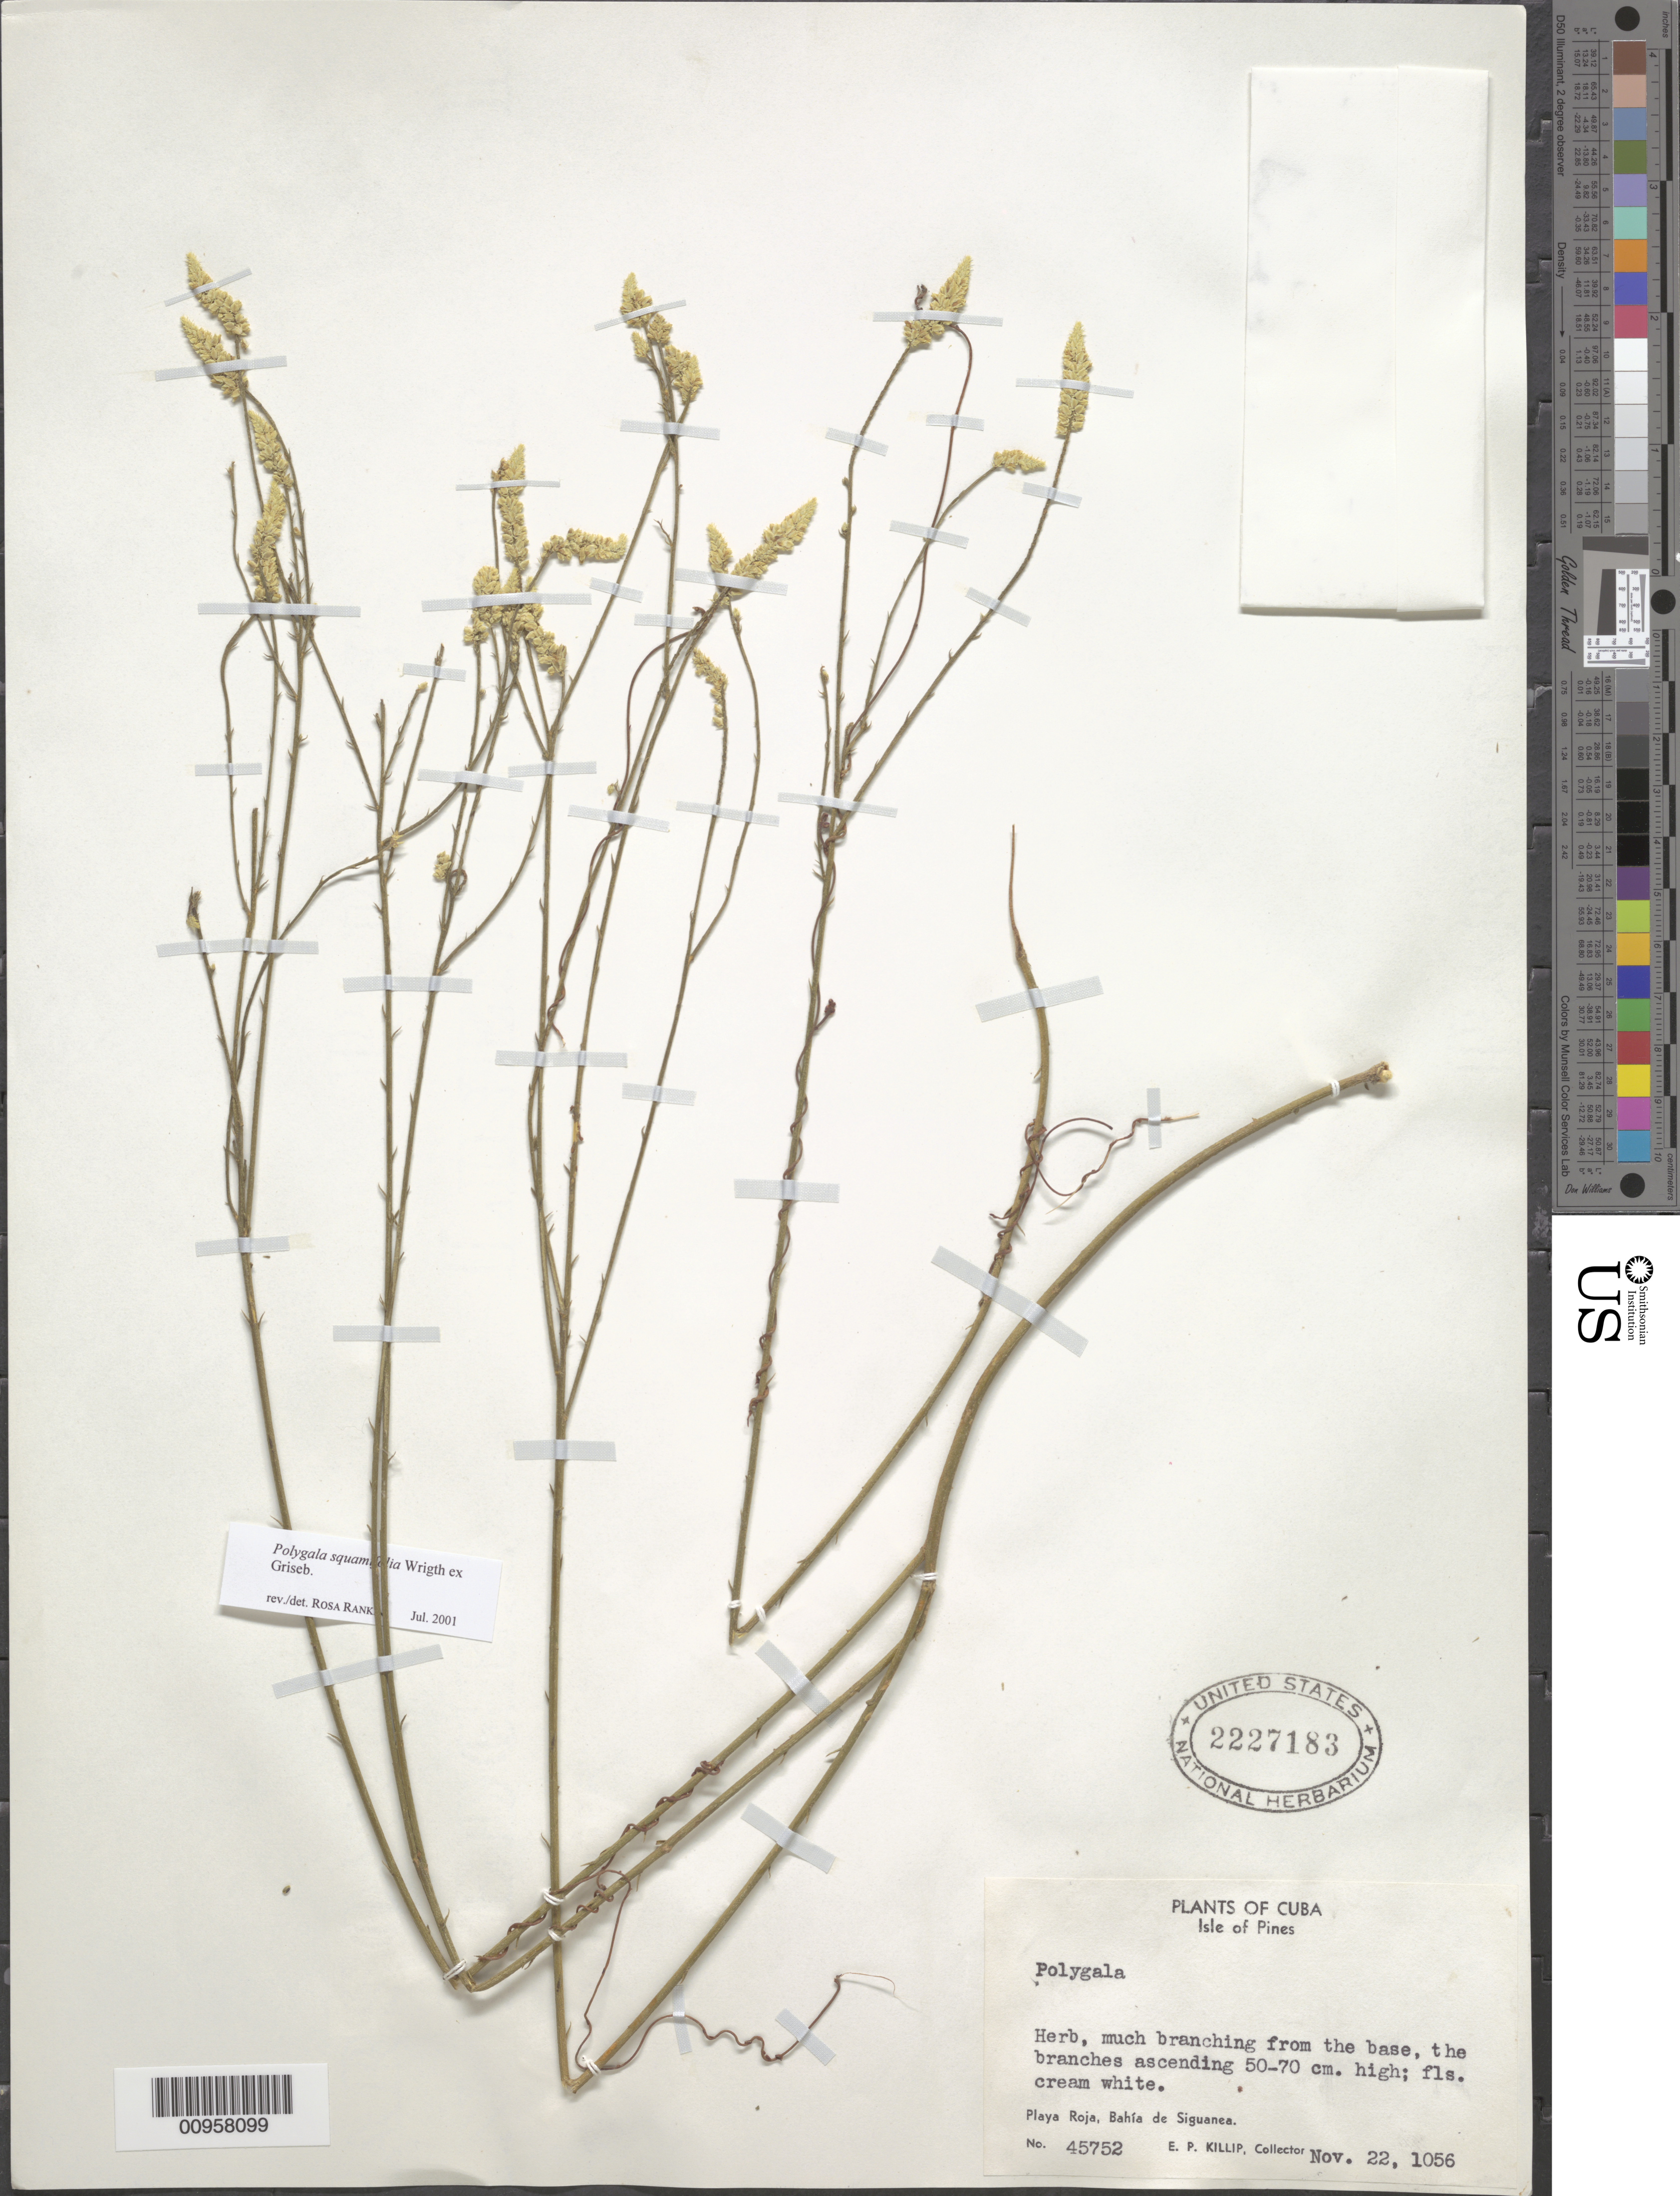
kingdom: Plantae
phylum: Tracheophyta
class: Magnoliopsida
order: Fabales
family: Polygalaceae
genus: Polygala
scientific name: Polygala squamifolia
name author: C. Wright in Griseb.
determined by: Rankin Rodriguez, Rosa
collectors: E. P. Killip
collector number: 45752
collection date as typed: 22 Nov 1956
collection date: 1956-11-22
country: Cuba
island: Isla de la Juventud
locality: Playa Roja, Bahía de Siguanea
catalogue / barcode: US 2227183